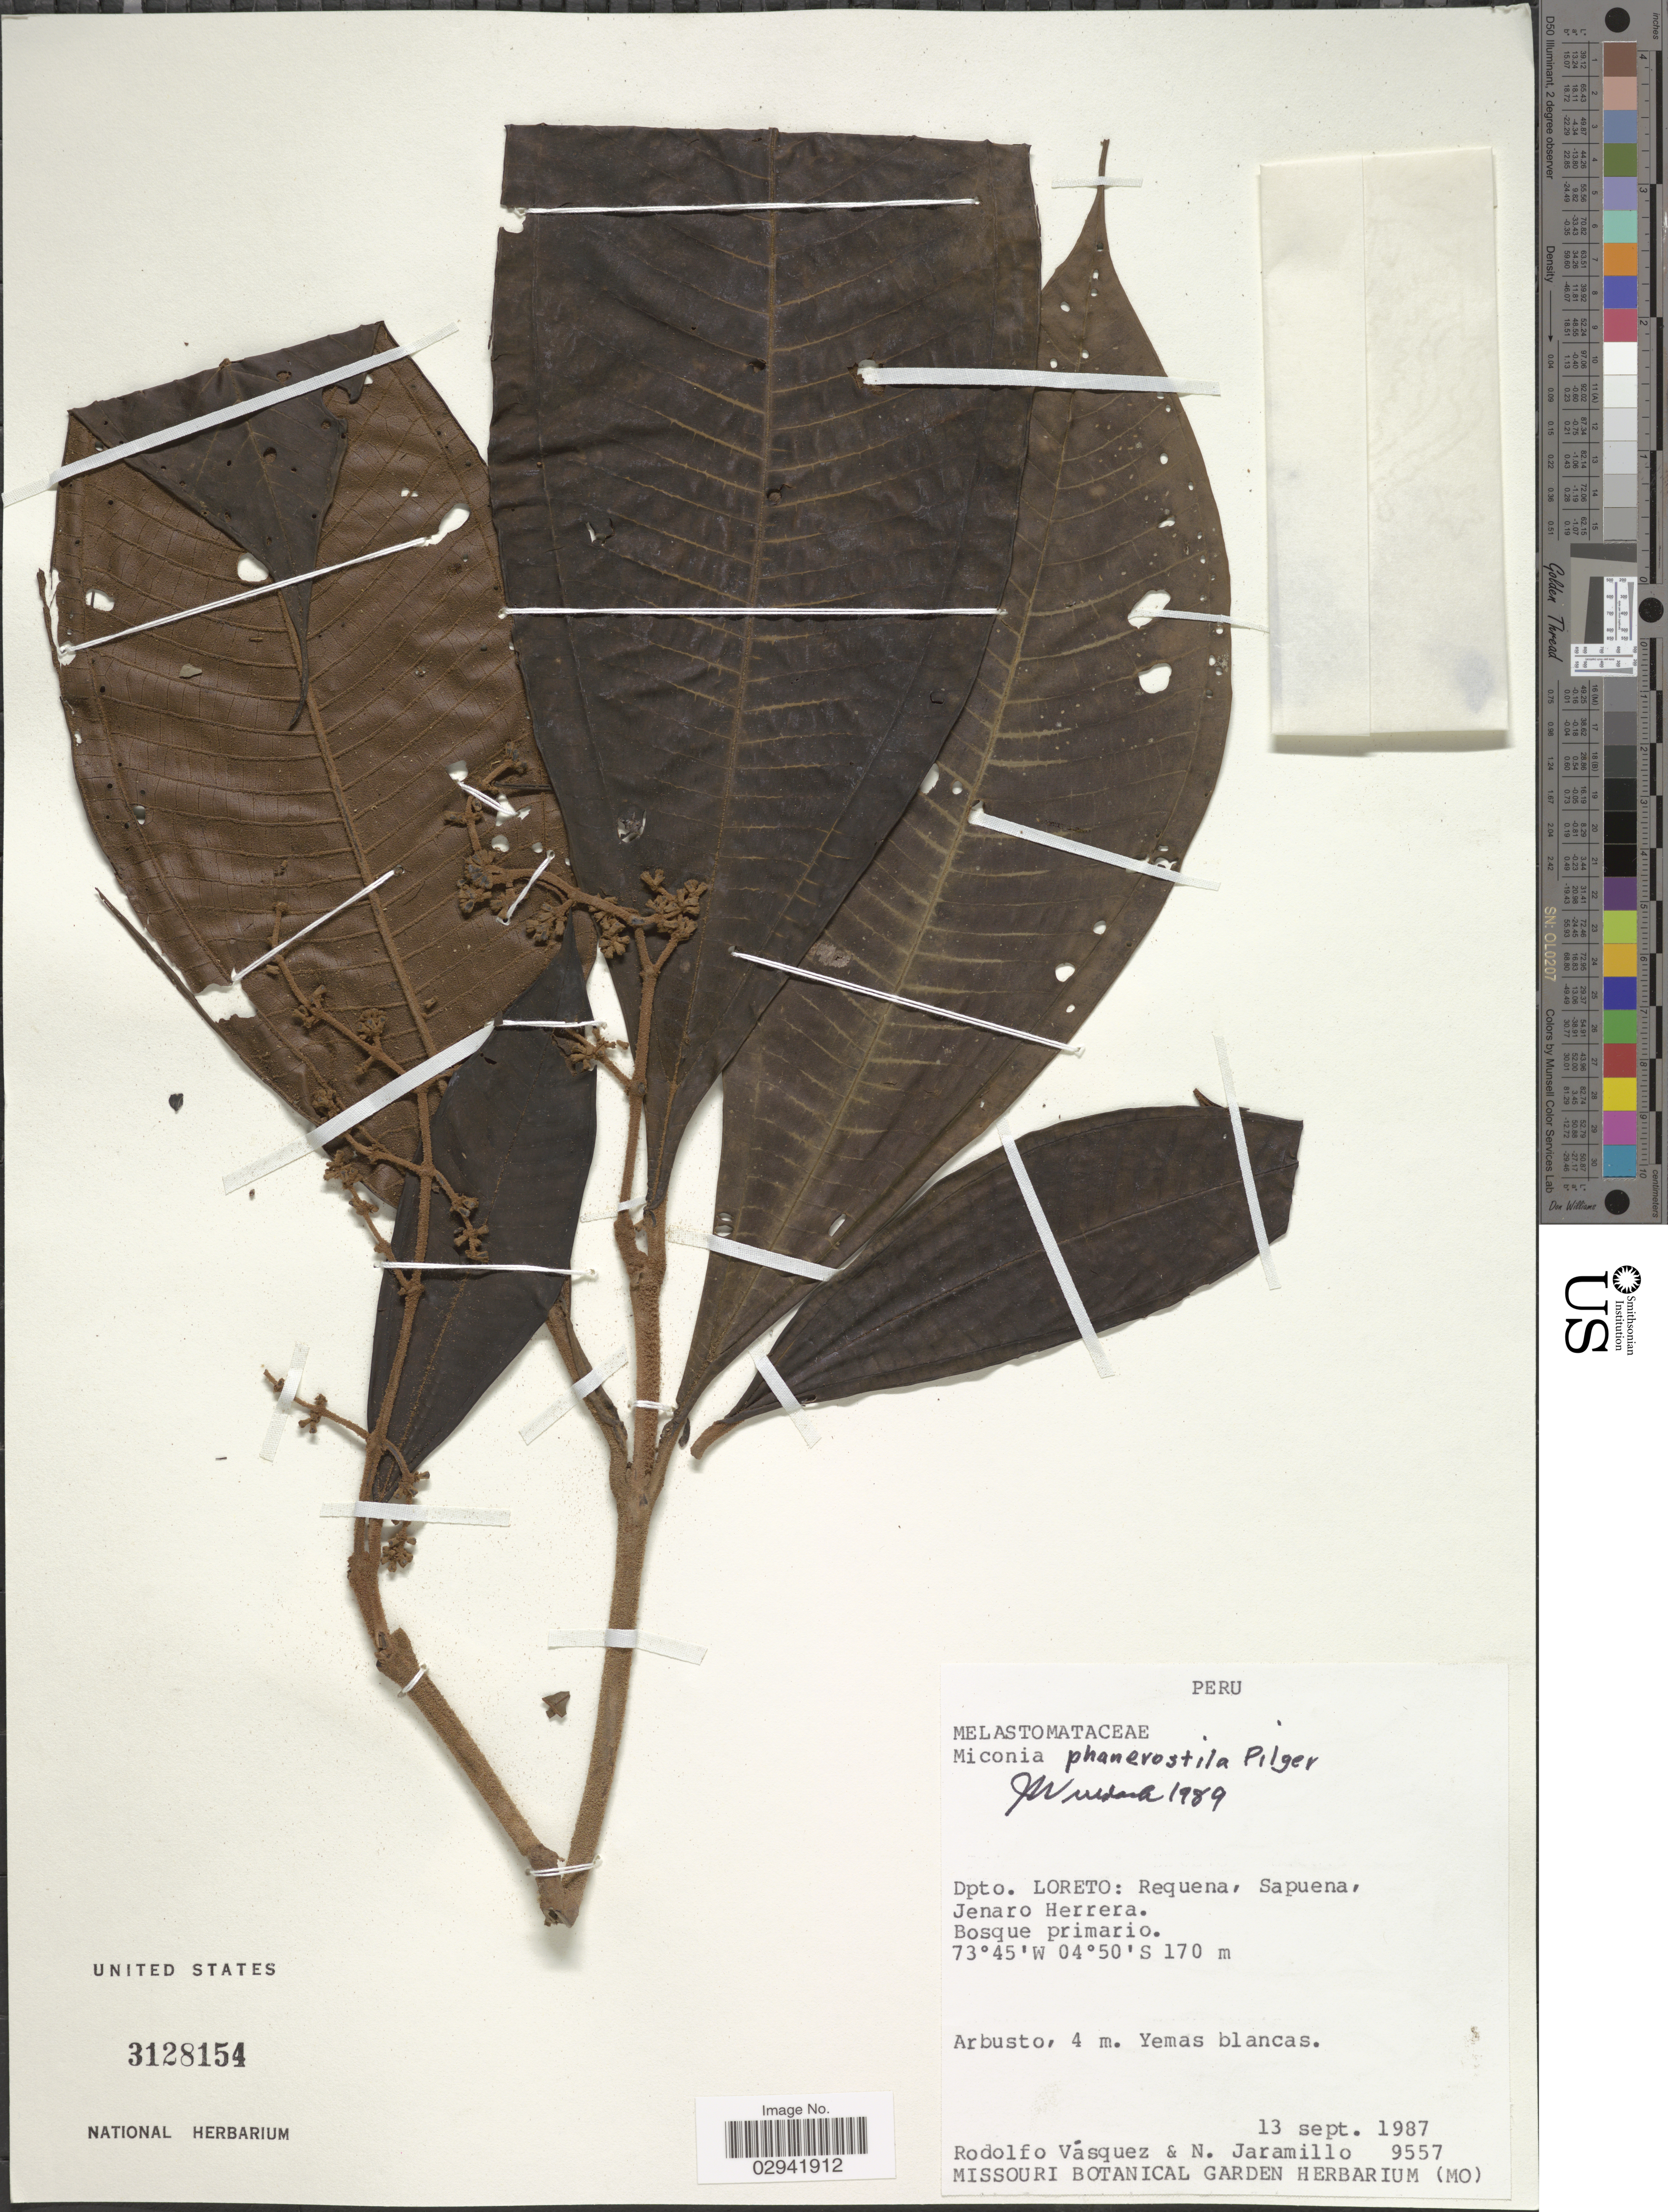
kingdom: Plantae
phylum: Tracheophyta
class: Magnoliopsida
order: Myrtales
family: Melastomataceae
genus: Miconia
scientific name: Miconia phanerostila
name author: Pilg.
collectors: R. Vásquez & N. Jaramillo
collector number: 9557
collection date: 1987-09-13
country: Peru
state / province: Loreto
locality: Dpto. Loreto: Requena, Sapuena, Jenaro Herrera.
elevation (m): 170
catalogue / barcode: US 3128154